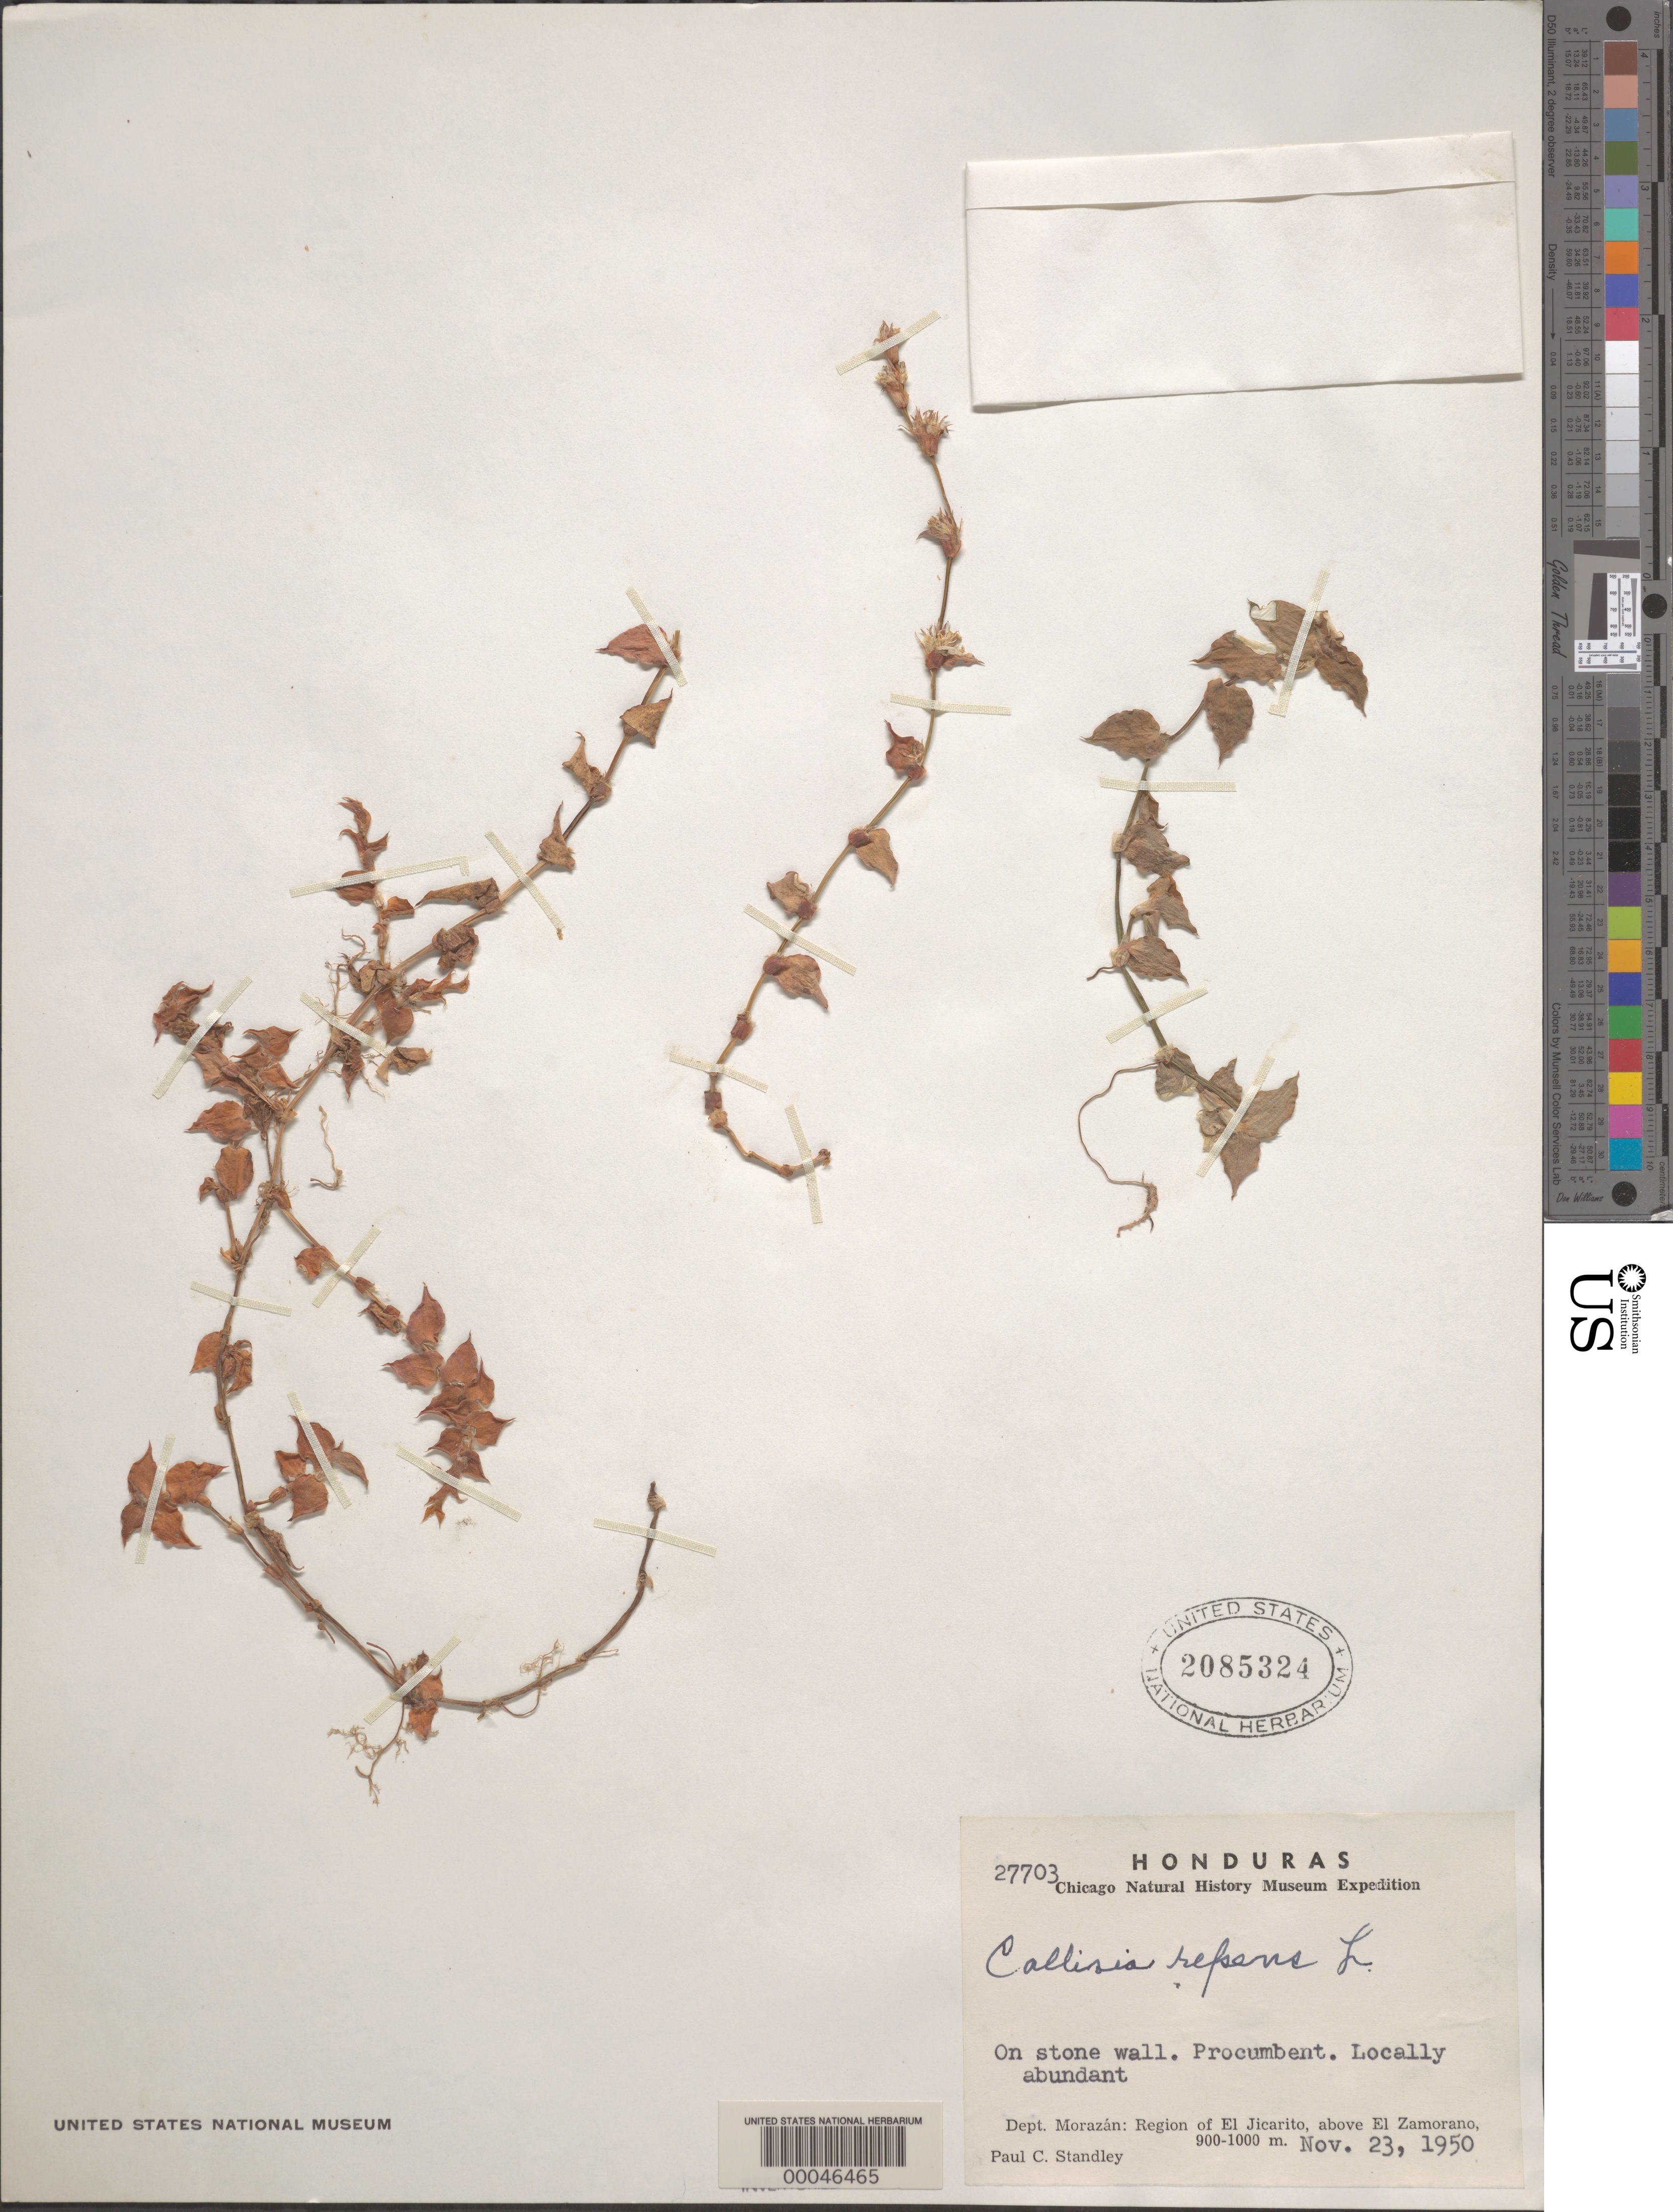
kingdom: Plantae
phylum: Tracheophyta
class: Liliopsida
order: Commelinales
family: Commelinaceae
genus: Callisia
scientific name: Callisia repens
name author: (Jacq.) L.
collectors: P. C. Standley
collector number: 27703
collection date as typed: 23 Nov 1950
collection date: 1950-11-23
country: Honduras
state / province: Fco. Morazán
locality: El Jicarito above El Zamorano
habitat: Stone wall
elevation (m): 900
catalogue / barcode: US 2085324